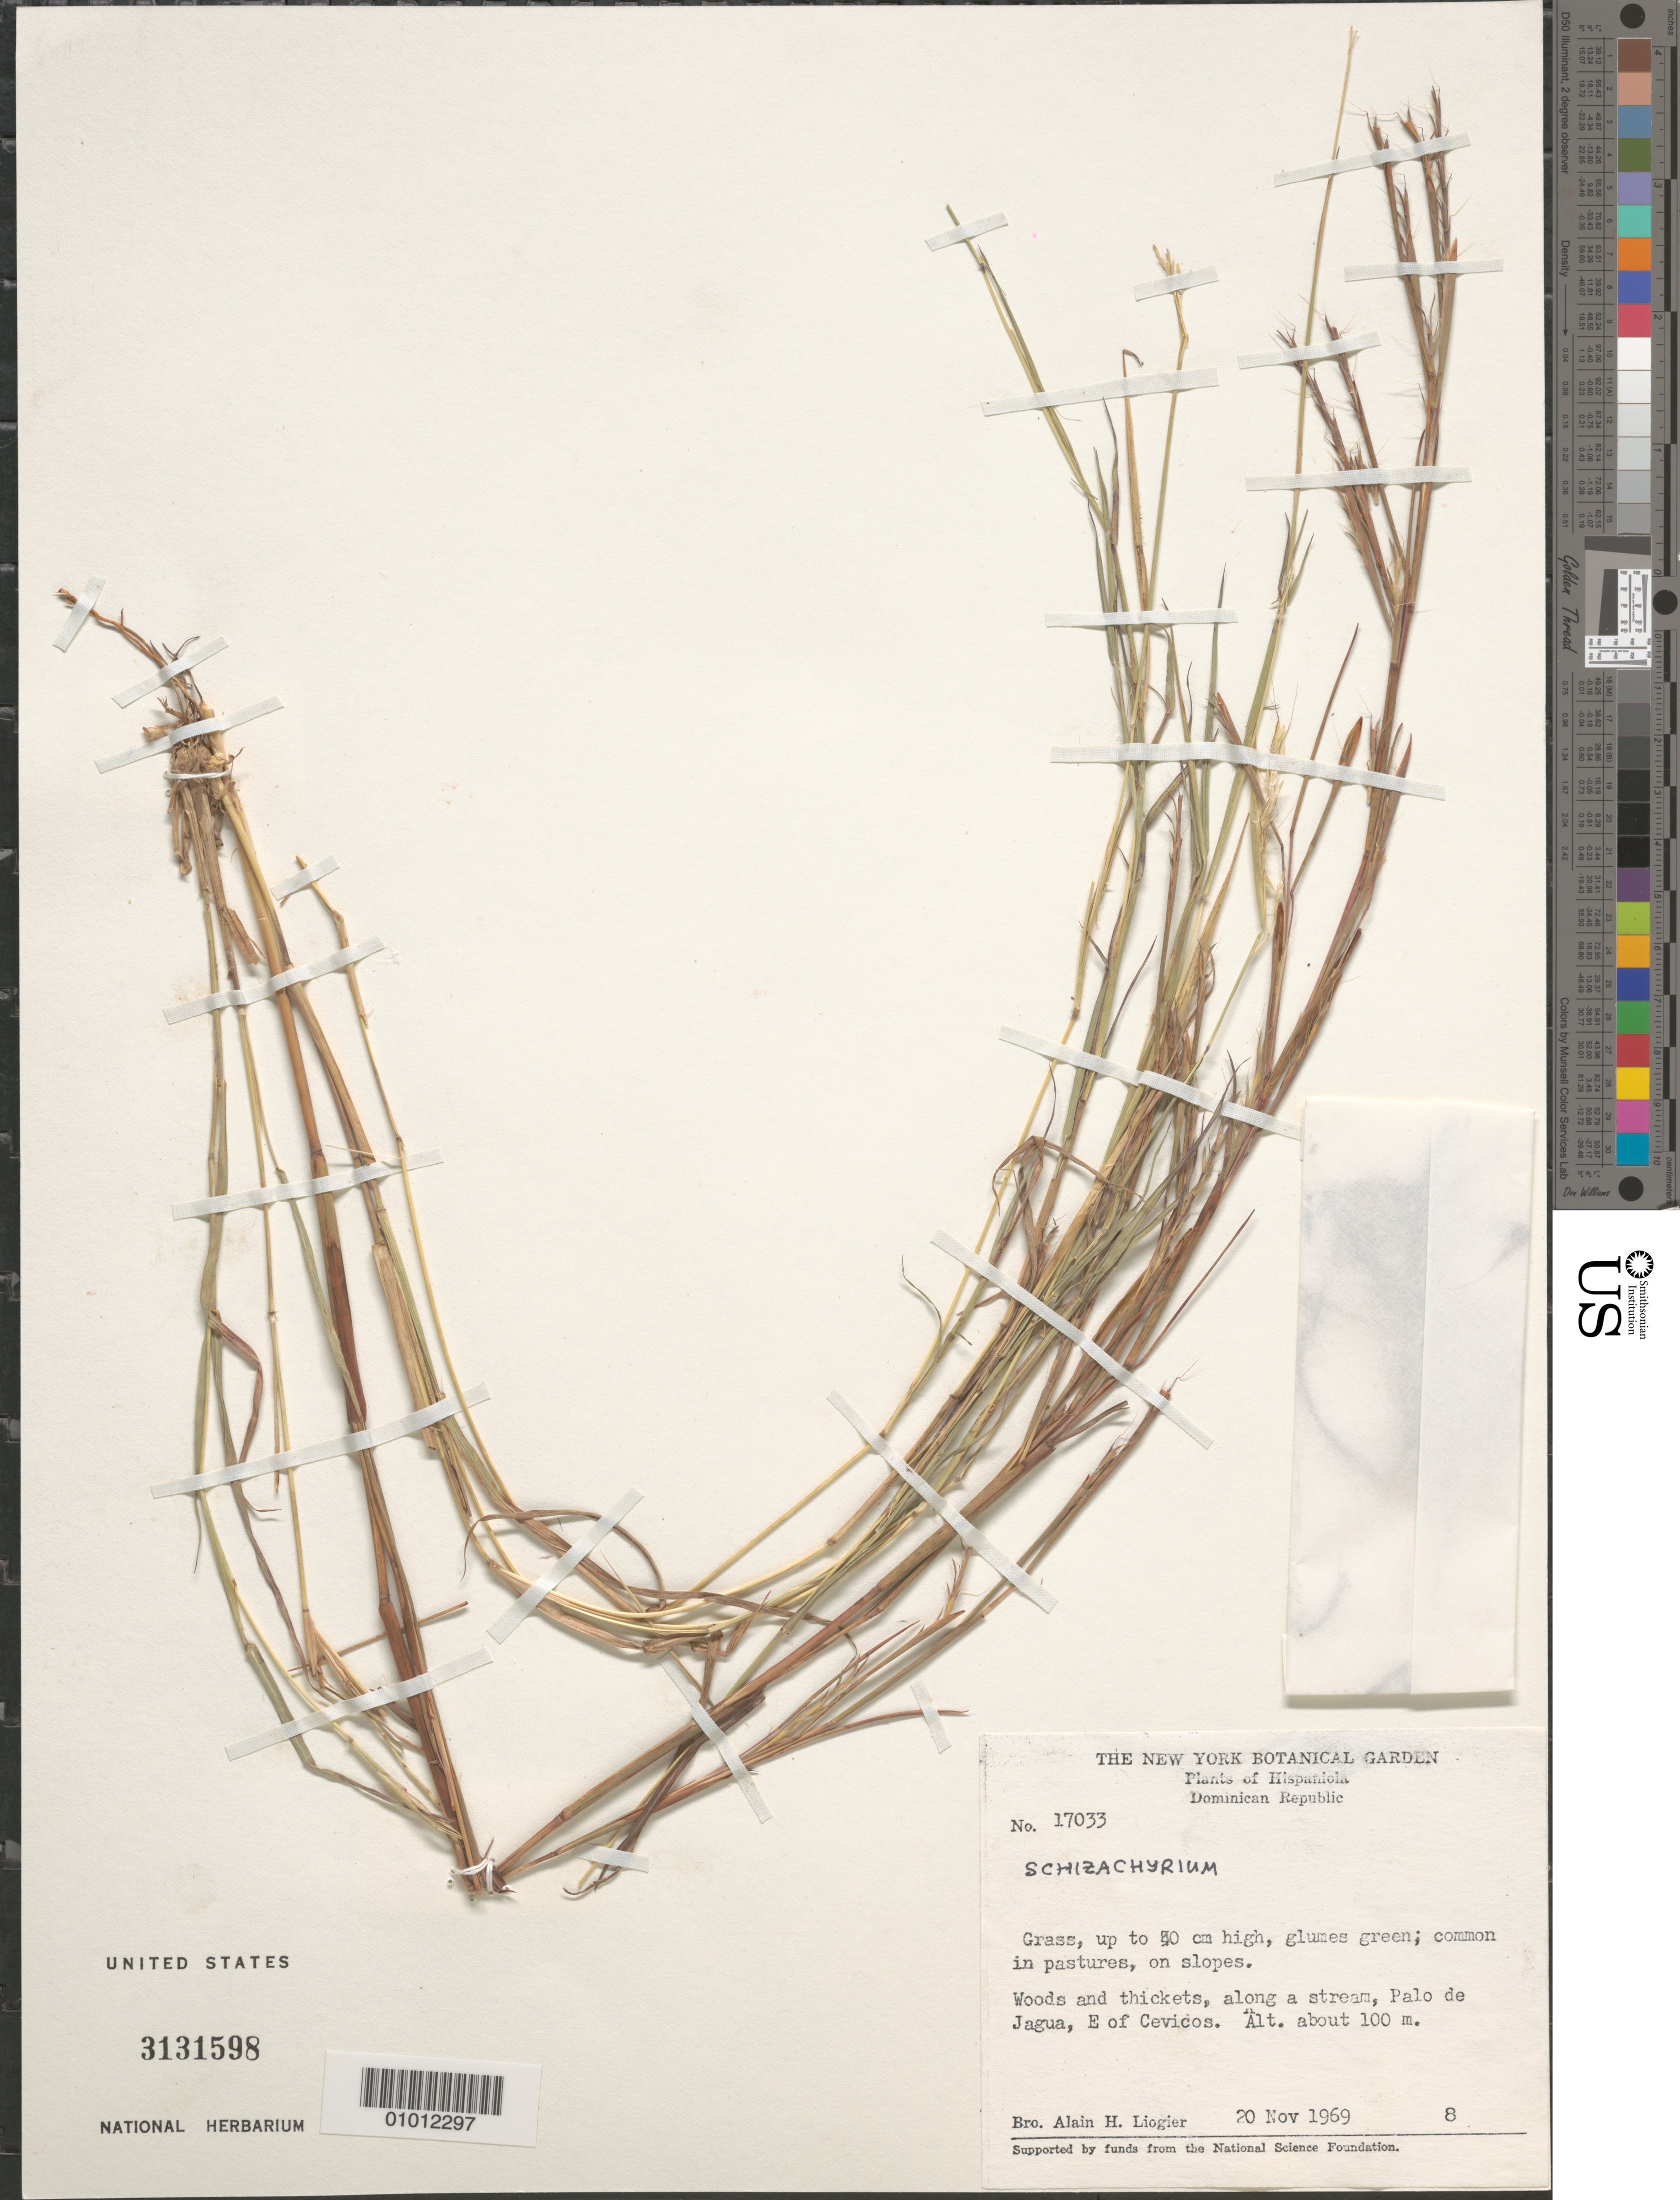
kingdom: Plantae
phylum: Tracheophyta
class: Liliopsida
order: Poales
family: Poaceae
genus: Schizachyrium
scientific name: Schizachyrium sp.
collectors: A. H. Liogier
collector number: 17033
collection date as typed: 20 Nov 1969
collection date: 1969-11-20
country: Dominican Republic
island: Hispaniola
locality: Along a stream in Palo de Jagua, E of Cevicos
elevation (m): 100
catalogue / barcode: US 3131598